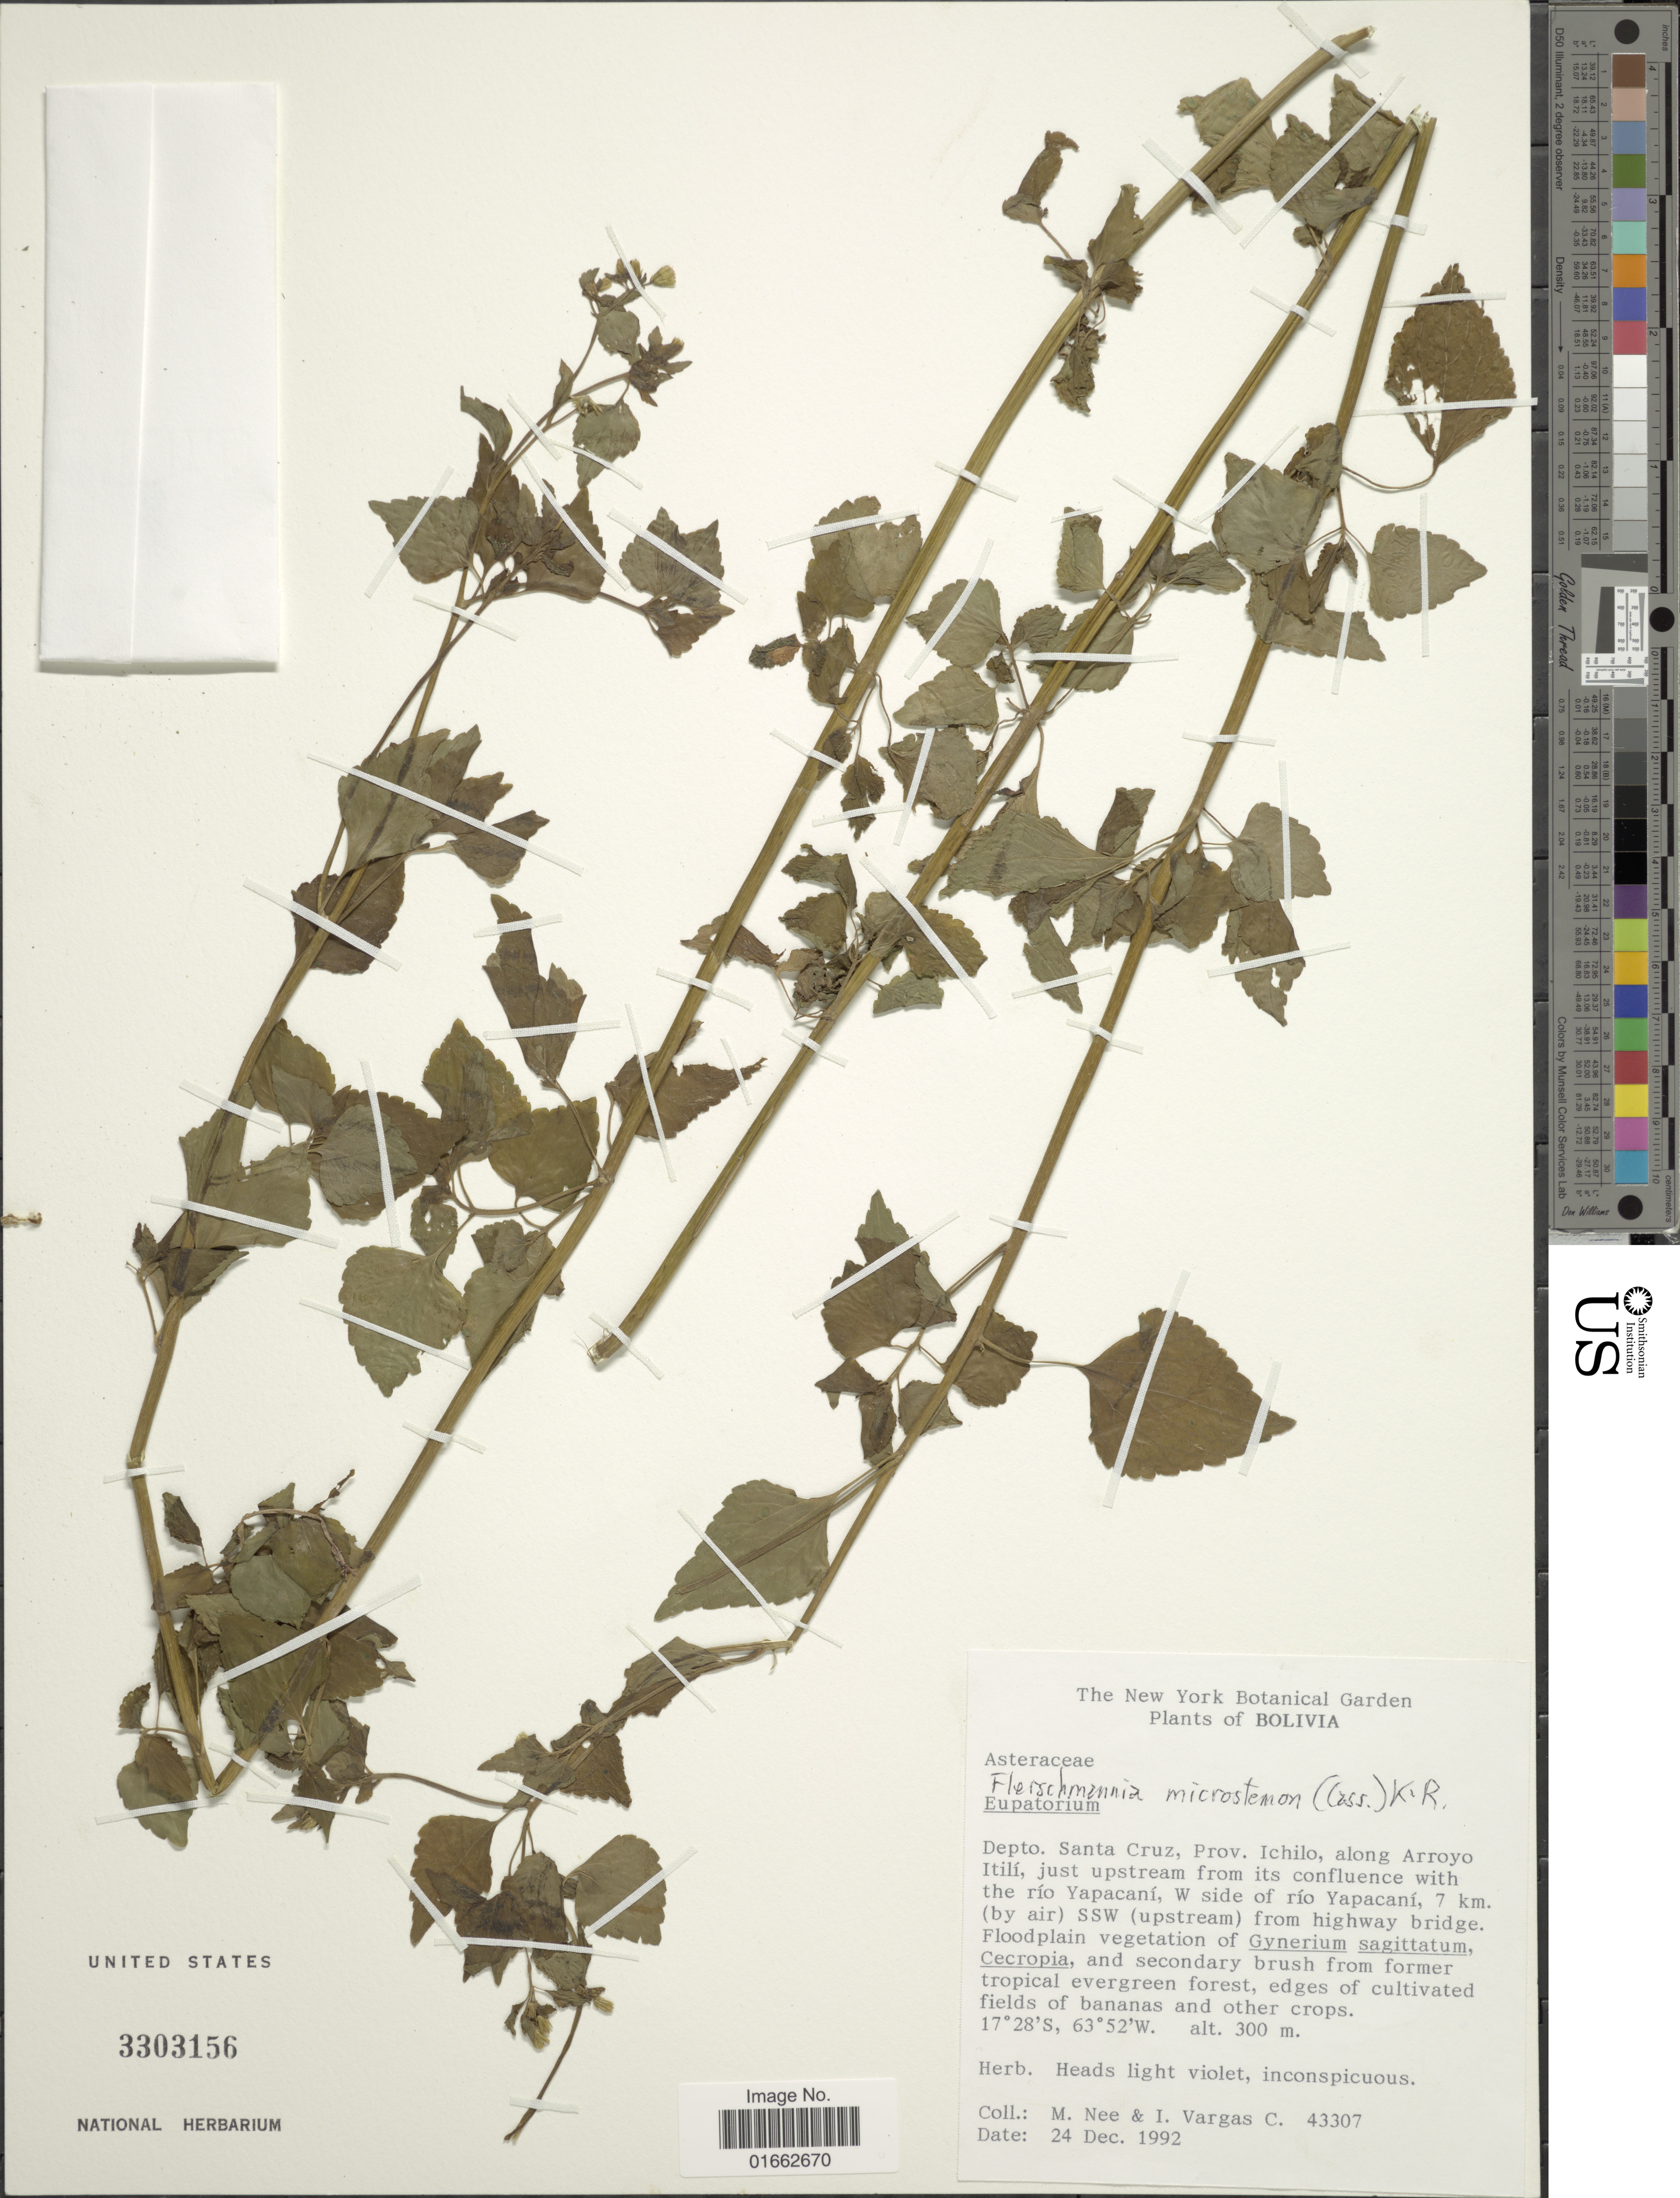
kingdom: Plantae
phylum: Tracheophyta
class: Magnoliopsida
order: Asterales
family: Asteraceae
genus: Fleischmannia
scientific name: Fleischmannia microstemon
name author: (Cass.) R.M. King & H. Rob.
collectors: M. Nee & I. Vargas C.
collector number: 43307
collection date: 1992-12-24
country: Bolivia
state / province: Santa Cruz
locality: Prov. Ichilo, along Arroyo Itilí, just upstream from its confluence with the río Yapacaní, W side of río Yapacaní, 7 km. (by air) SSW (upstream) from highway bridge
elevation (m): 300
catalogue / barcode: US 3303156